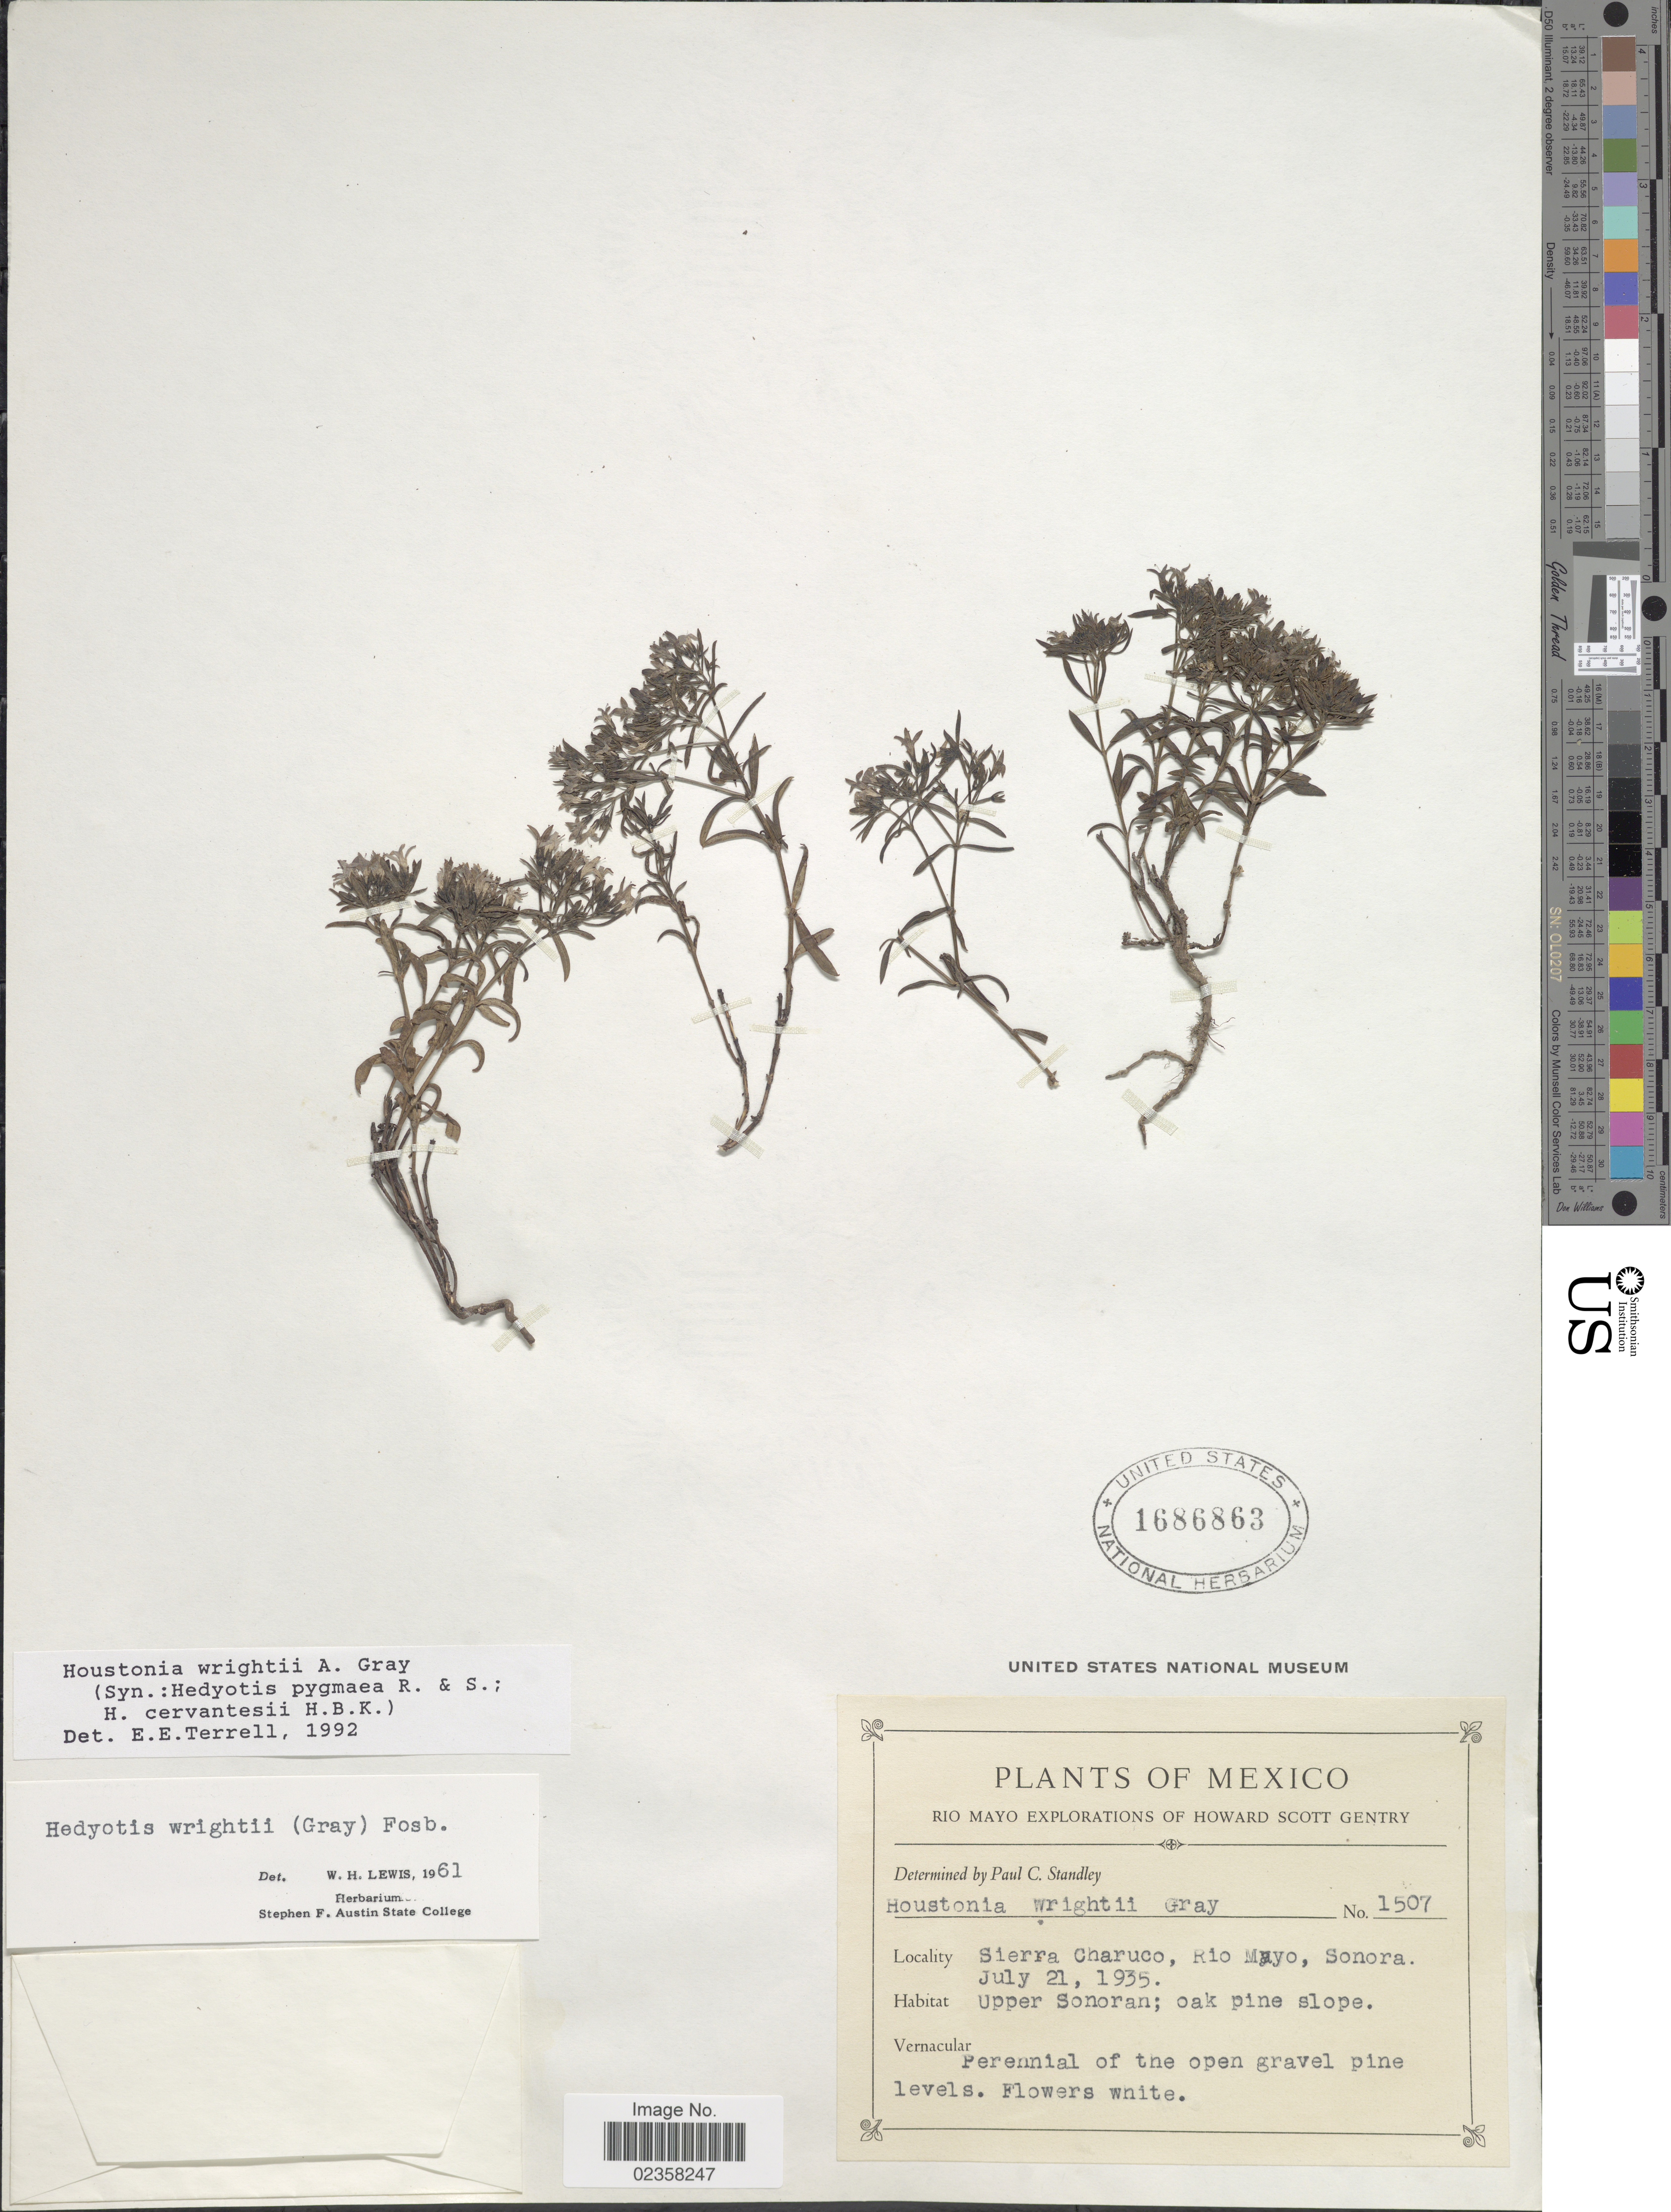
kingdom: Plantae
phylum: Tracheophyta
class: Magnoliopsida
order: Gentianales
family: Rubiaceae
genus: Houstonia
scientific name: Houstonia wrightii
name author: (A. Gray) A. Gray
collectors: H. S. Gentry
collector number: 1507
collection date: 1935-07-21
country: Mexico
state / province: Sonora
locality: Sierra Charuco, Rio Mayo, Sonora. Upper Sonoran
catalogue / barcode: US 1686863